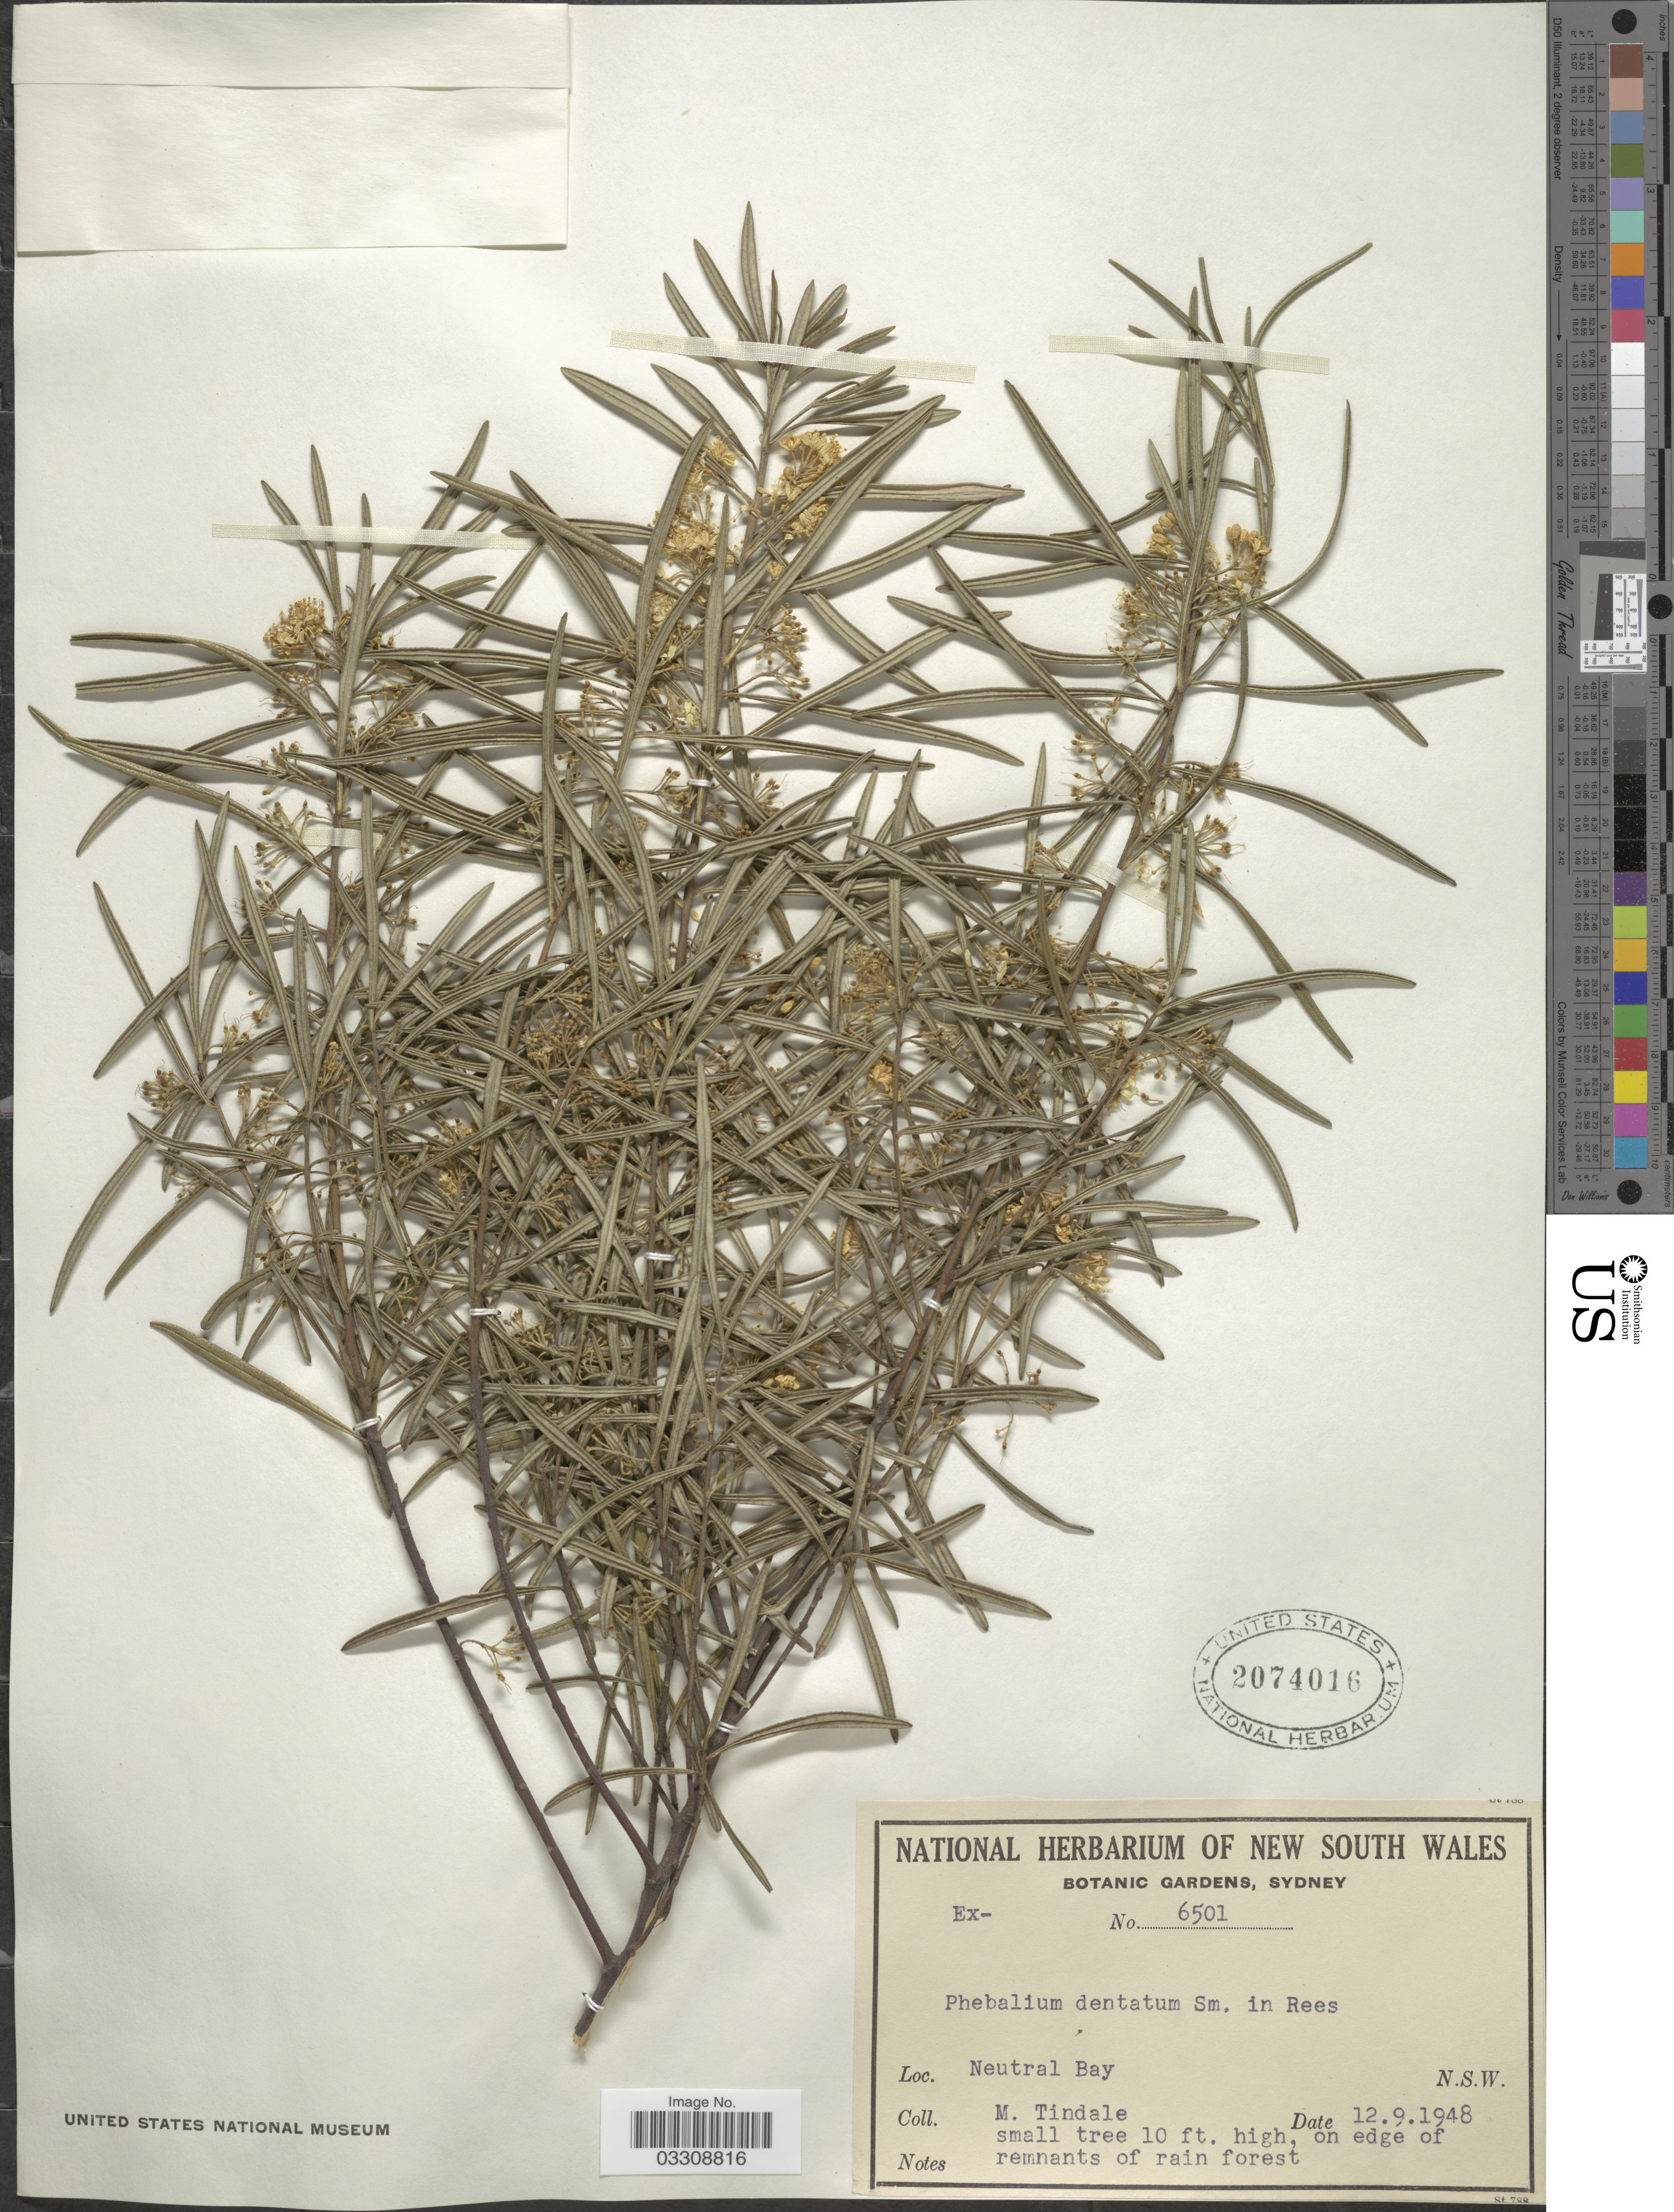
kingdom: Plantae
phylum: Tracheophyta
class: Magnoliopsida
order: Sapindales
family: Rutaceae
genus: Phebalium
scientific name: Phebalium dentatum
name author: Sm.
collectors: M. D. Tindale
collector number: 6501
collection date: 1948-09-12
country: Australia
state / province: New South Wales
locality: Neutral Bay.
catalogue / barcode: US 2074016